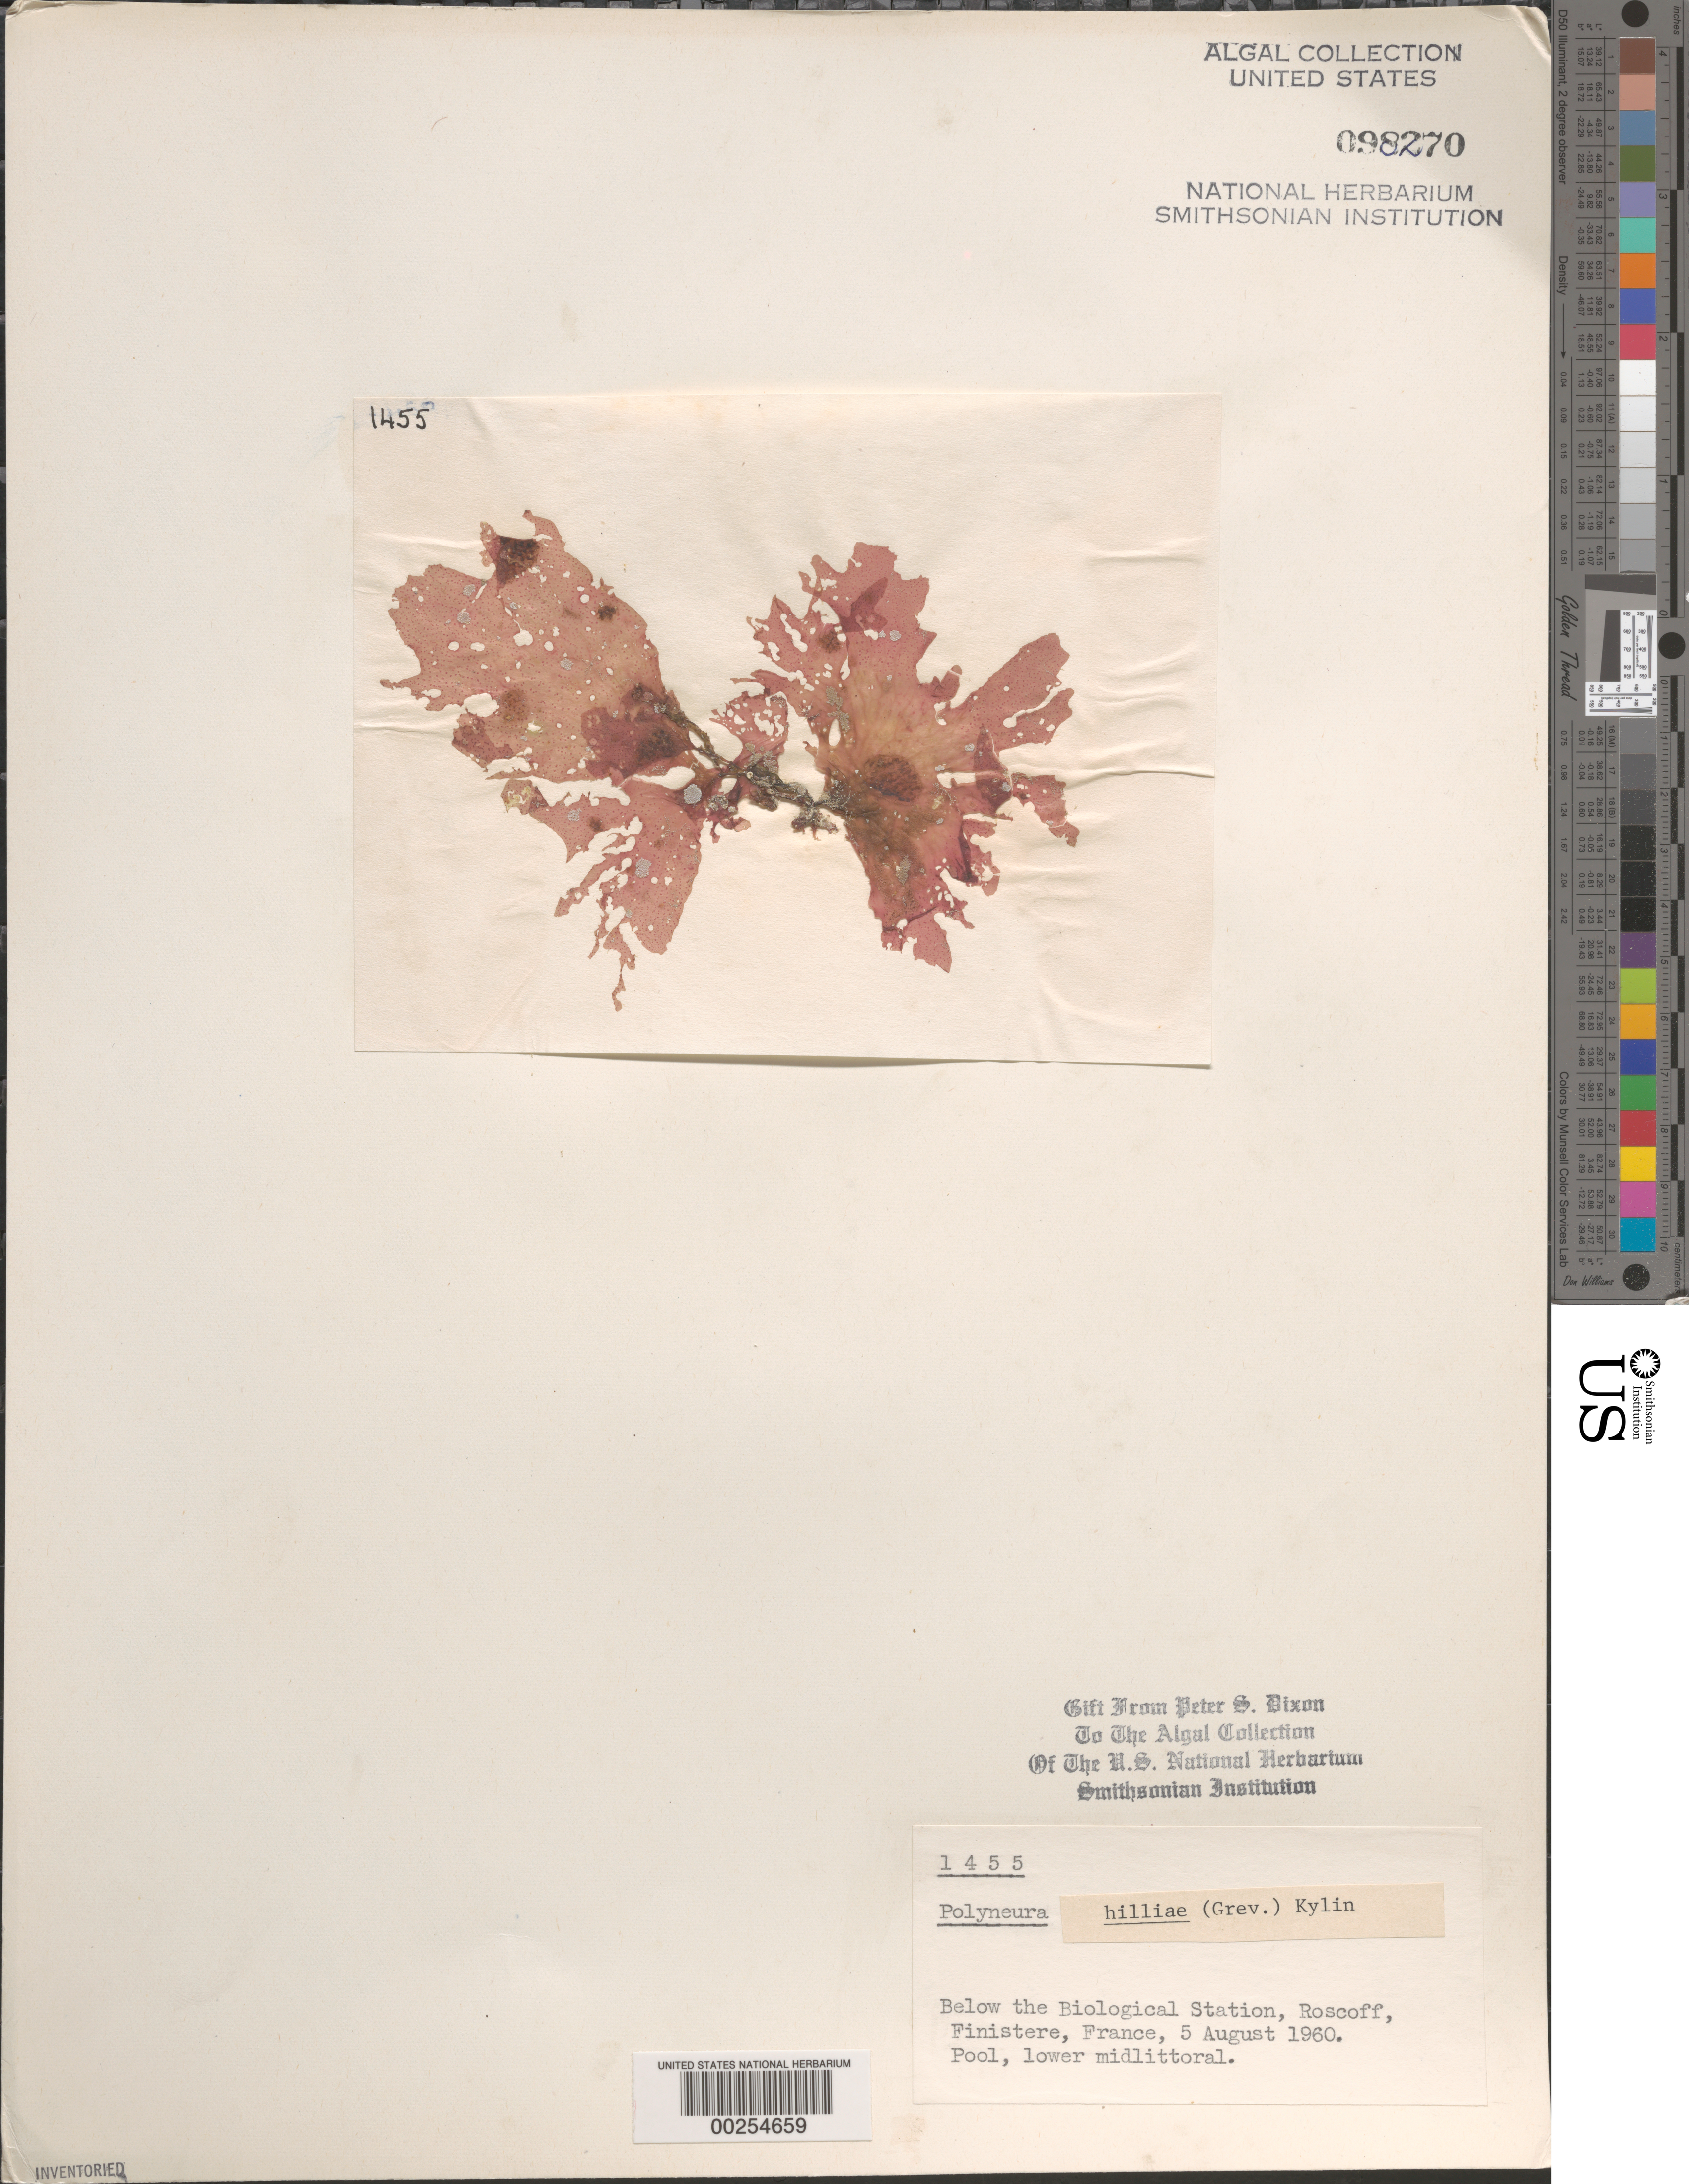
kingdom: Plantae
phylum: Rhodophyta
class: Florideophyceae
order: Ceramiales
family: Delesseriaceae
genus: Polyneura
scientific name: Polyneura bonnemaisonii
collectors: P. S. Dixon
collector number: PSD 1455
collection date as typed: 05 Aug 1960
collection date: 1960-08-05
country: France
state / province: Bretagne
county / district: Finistère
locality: Roscoff, below the biological station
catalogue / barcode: US 98270